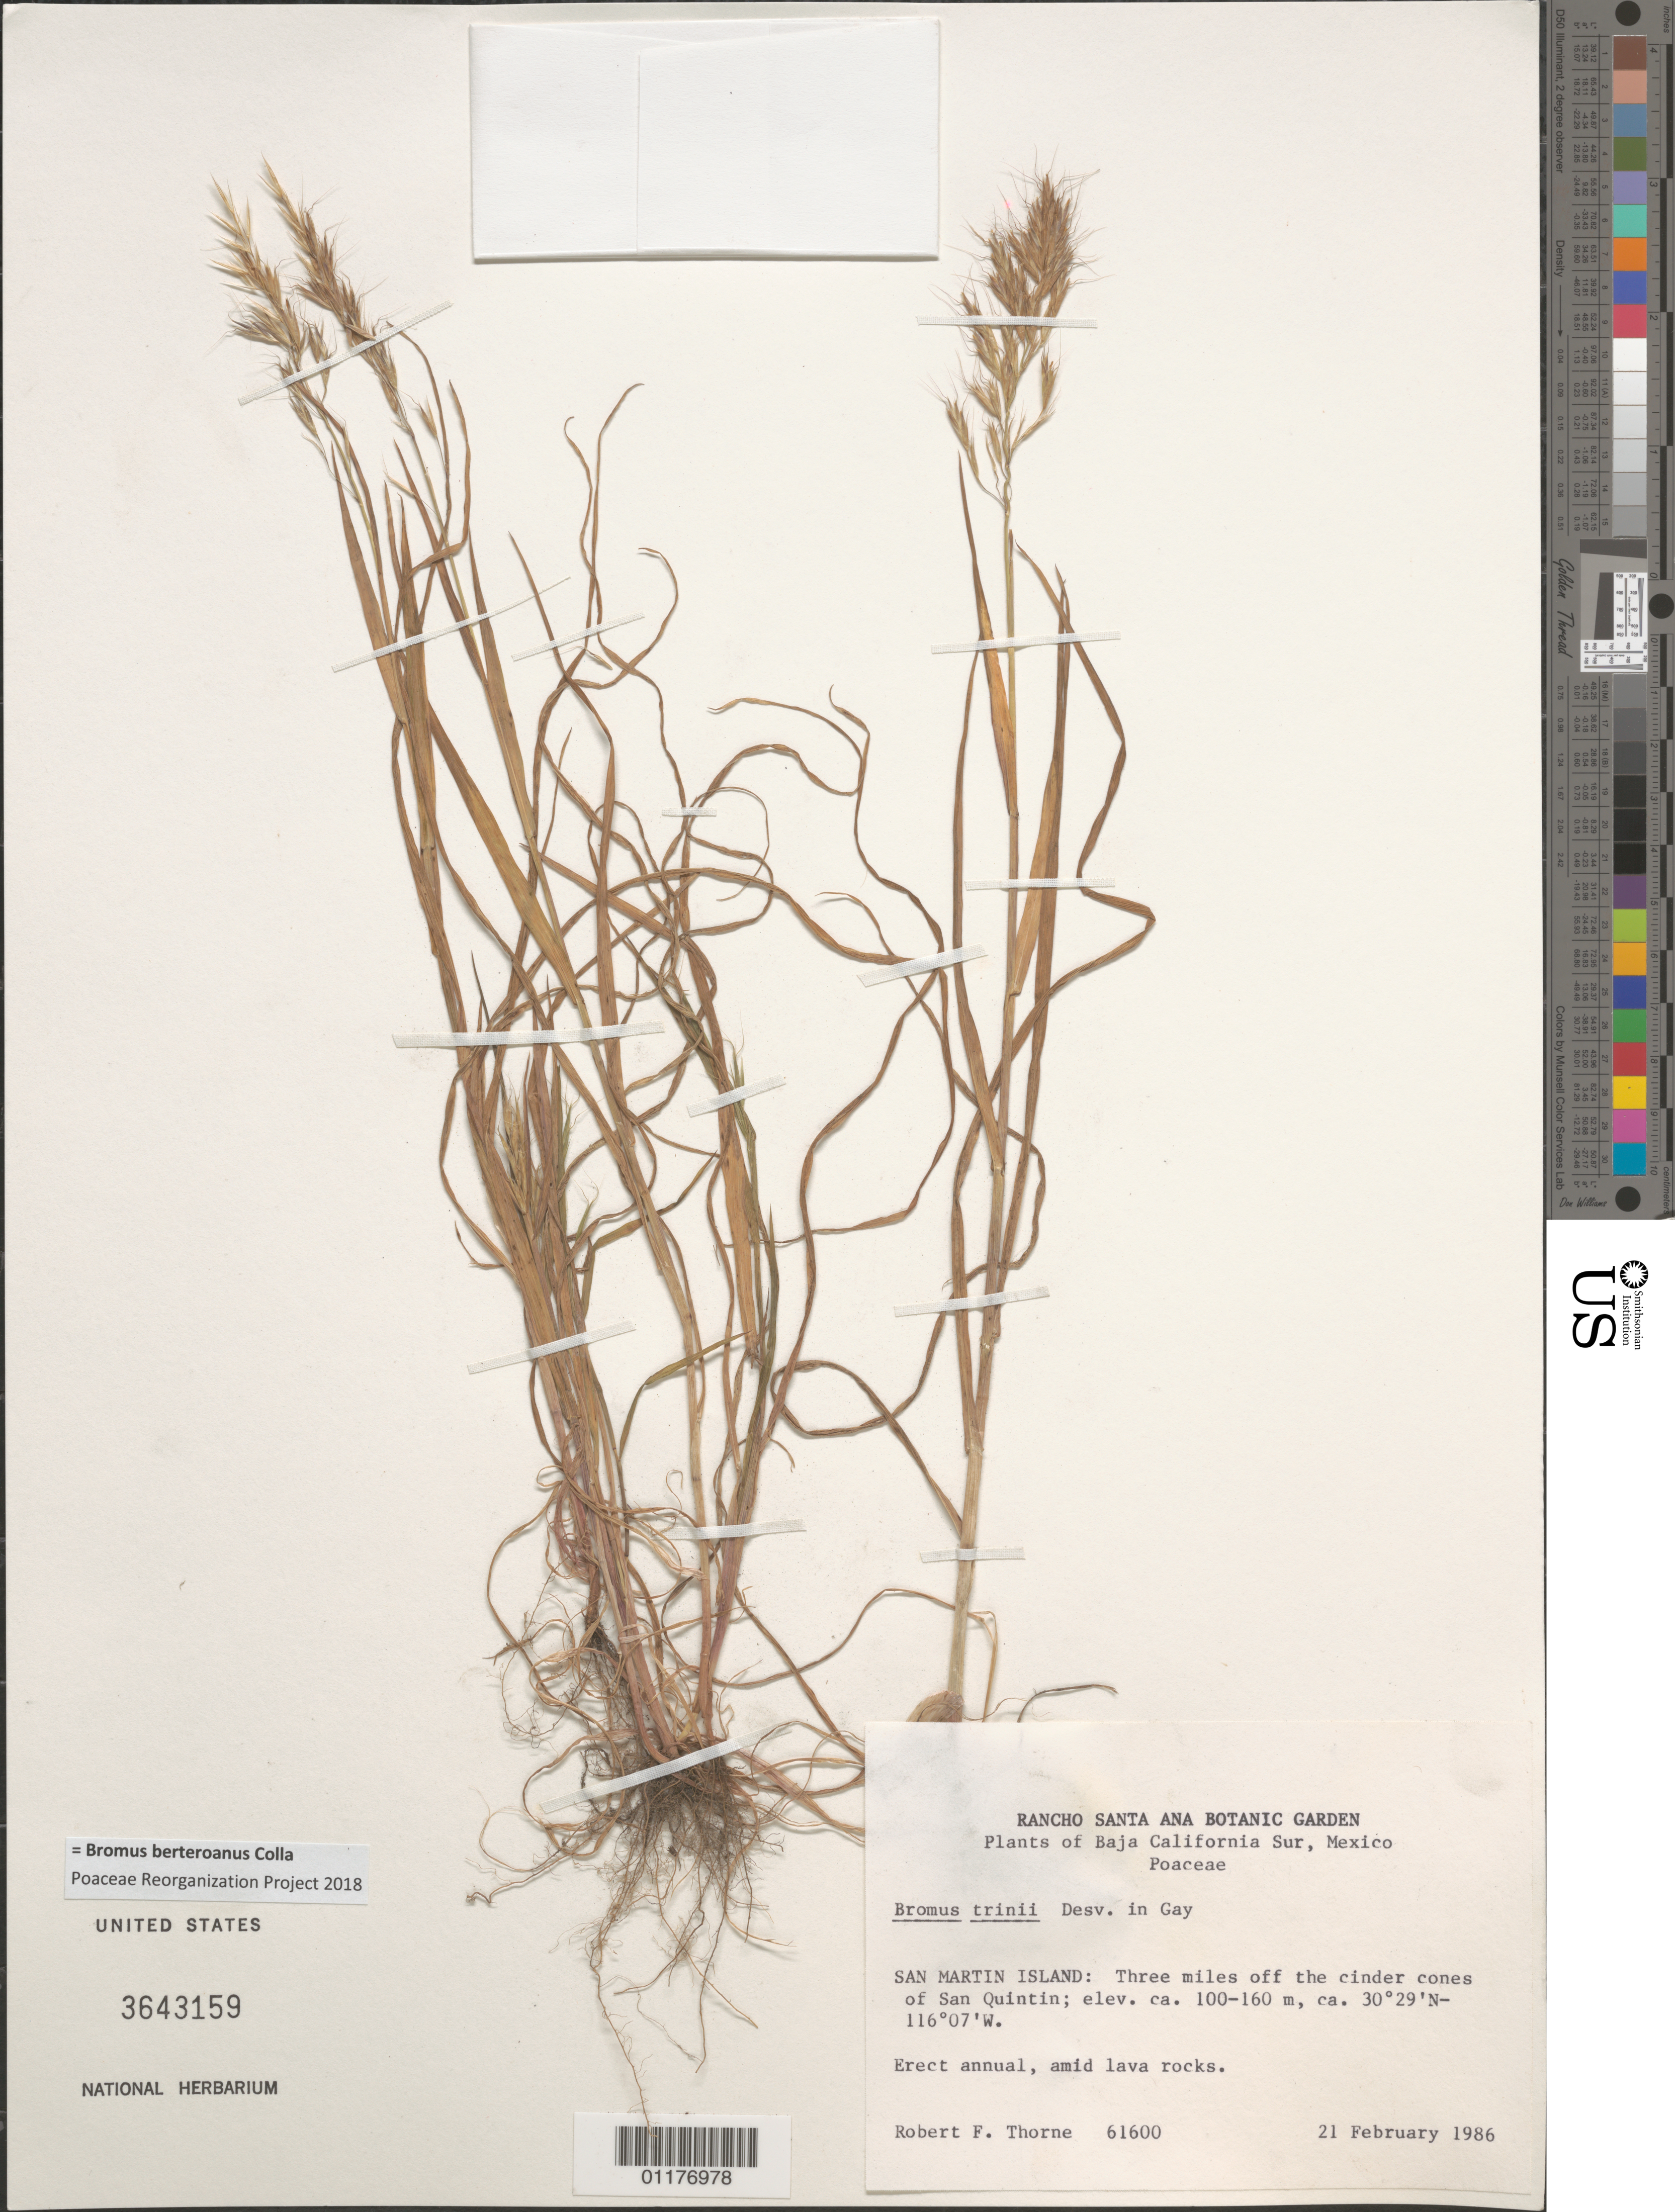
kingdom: Plantae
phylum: Tracheophyta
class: Liliopsida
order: Poales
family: Poaceae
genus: Bromus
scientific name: Bromus berteroanus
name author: Colla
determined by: Poaceae Reorganization Project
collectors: R. F. Thorne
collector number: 61600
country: Mexico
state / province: Baja California Sur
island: San Martín I.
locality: Off the cinder cones of San Quintin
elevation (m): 100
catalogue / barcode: US 3643159